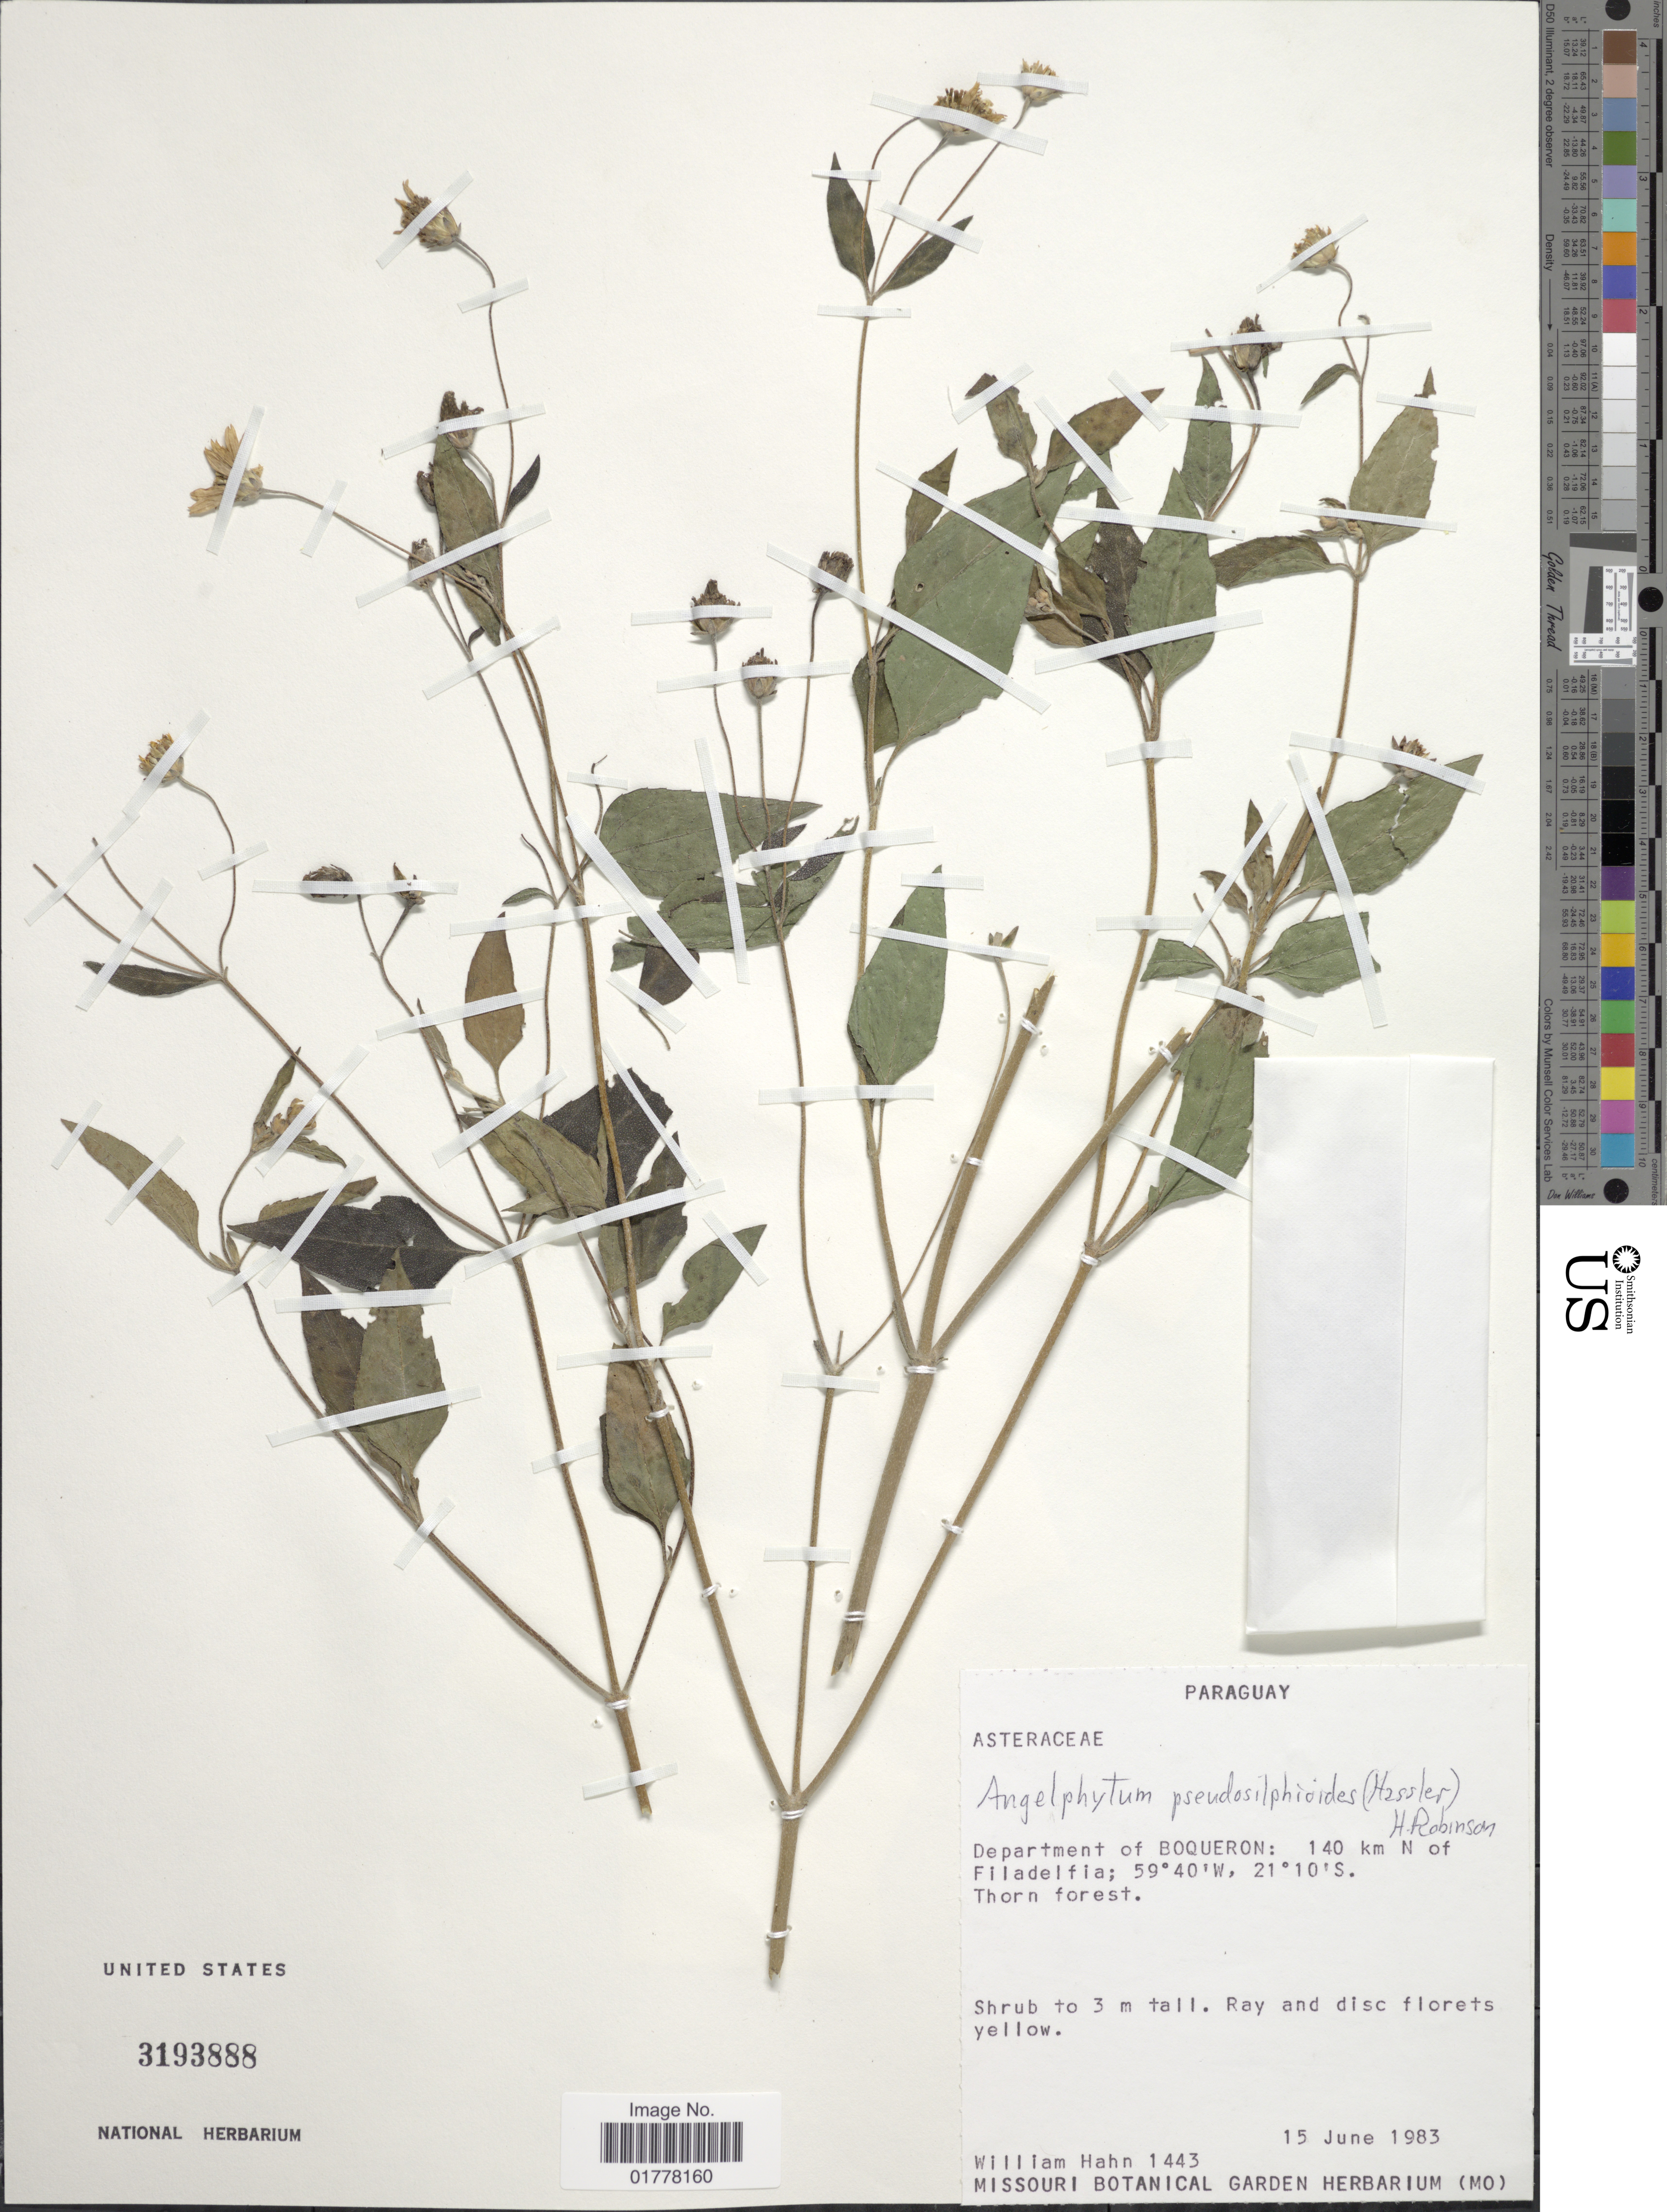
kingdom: Plantae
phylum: Tracheophyta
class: Magnoliopsida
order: Asterales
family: Asteraceae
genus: Angelphytum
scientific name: Angelphytum pseudosilphoides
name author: (Hassl.) H. Rob.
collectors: W. Hahn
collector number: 1443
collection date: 1983-06-15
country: Paraguay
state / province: Boqueron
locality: Department of Boqueron: 140 km N of Filadelfia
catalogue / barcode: US 3193888